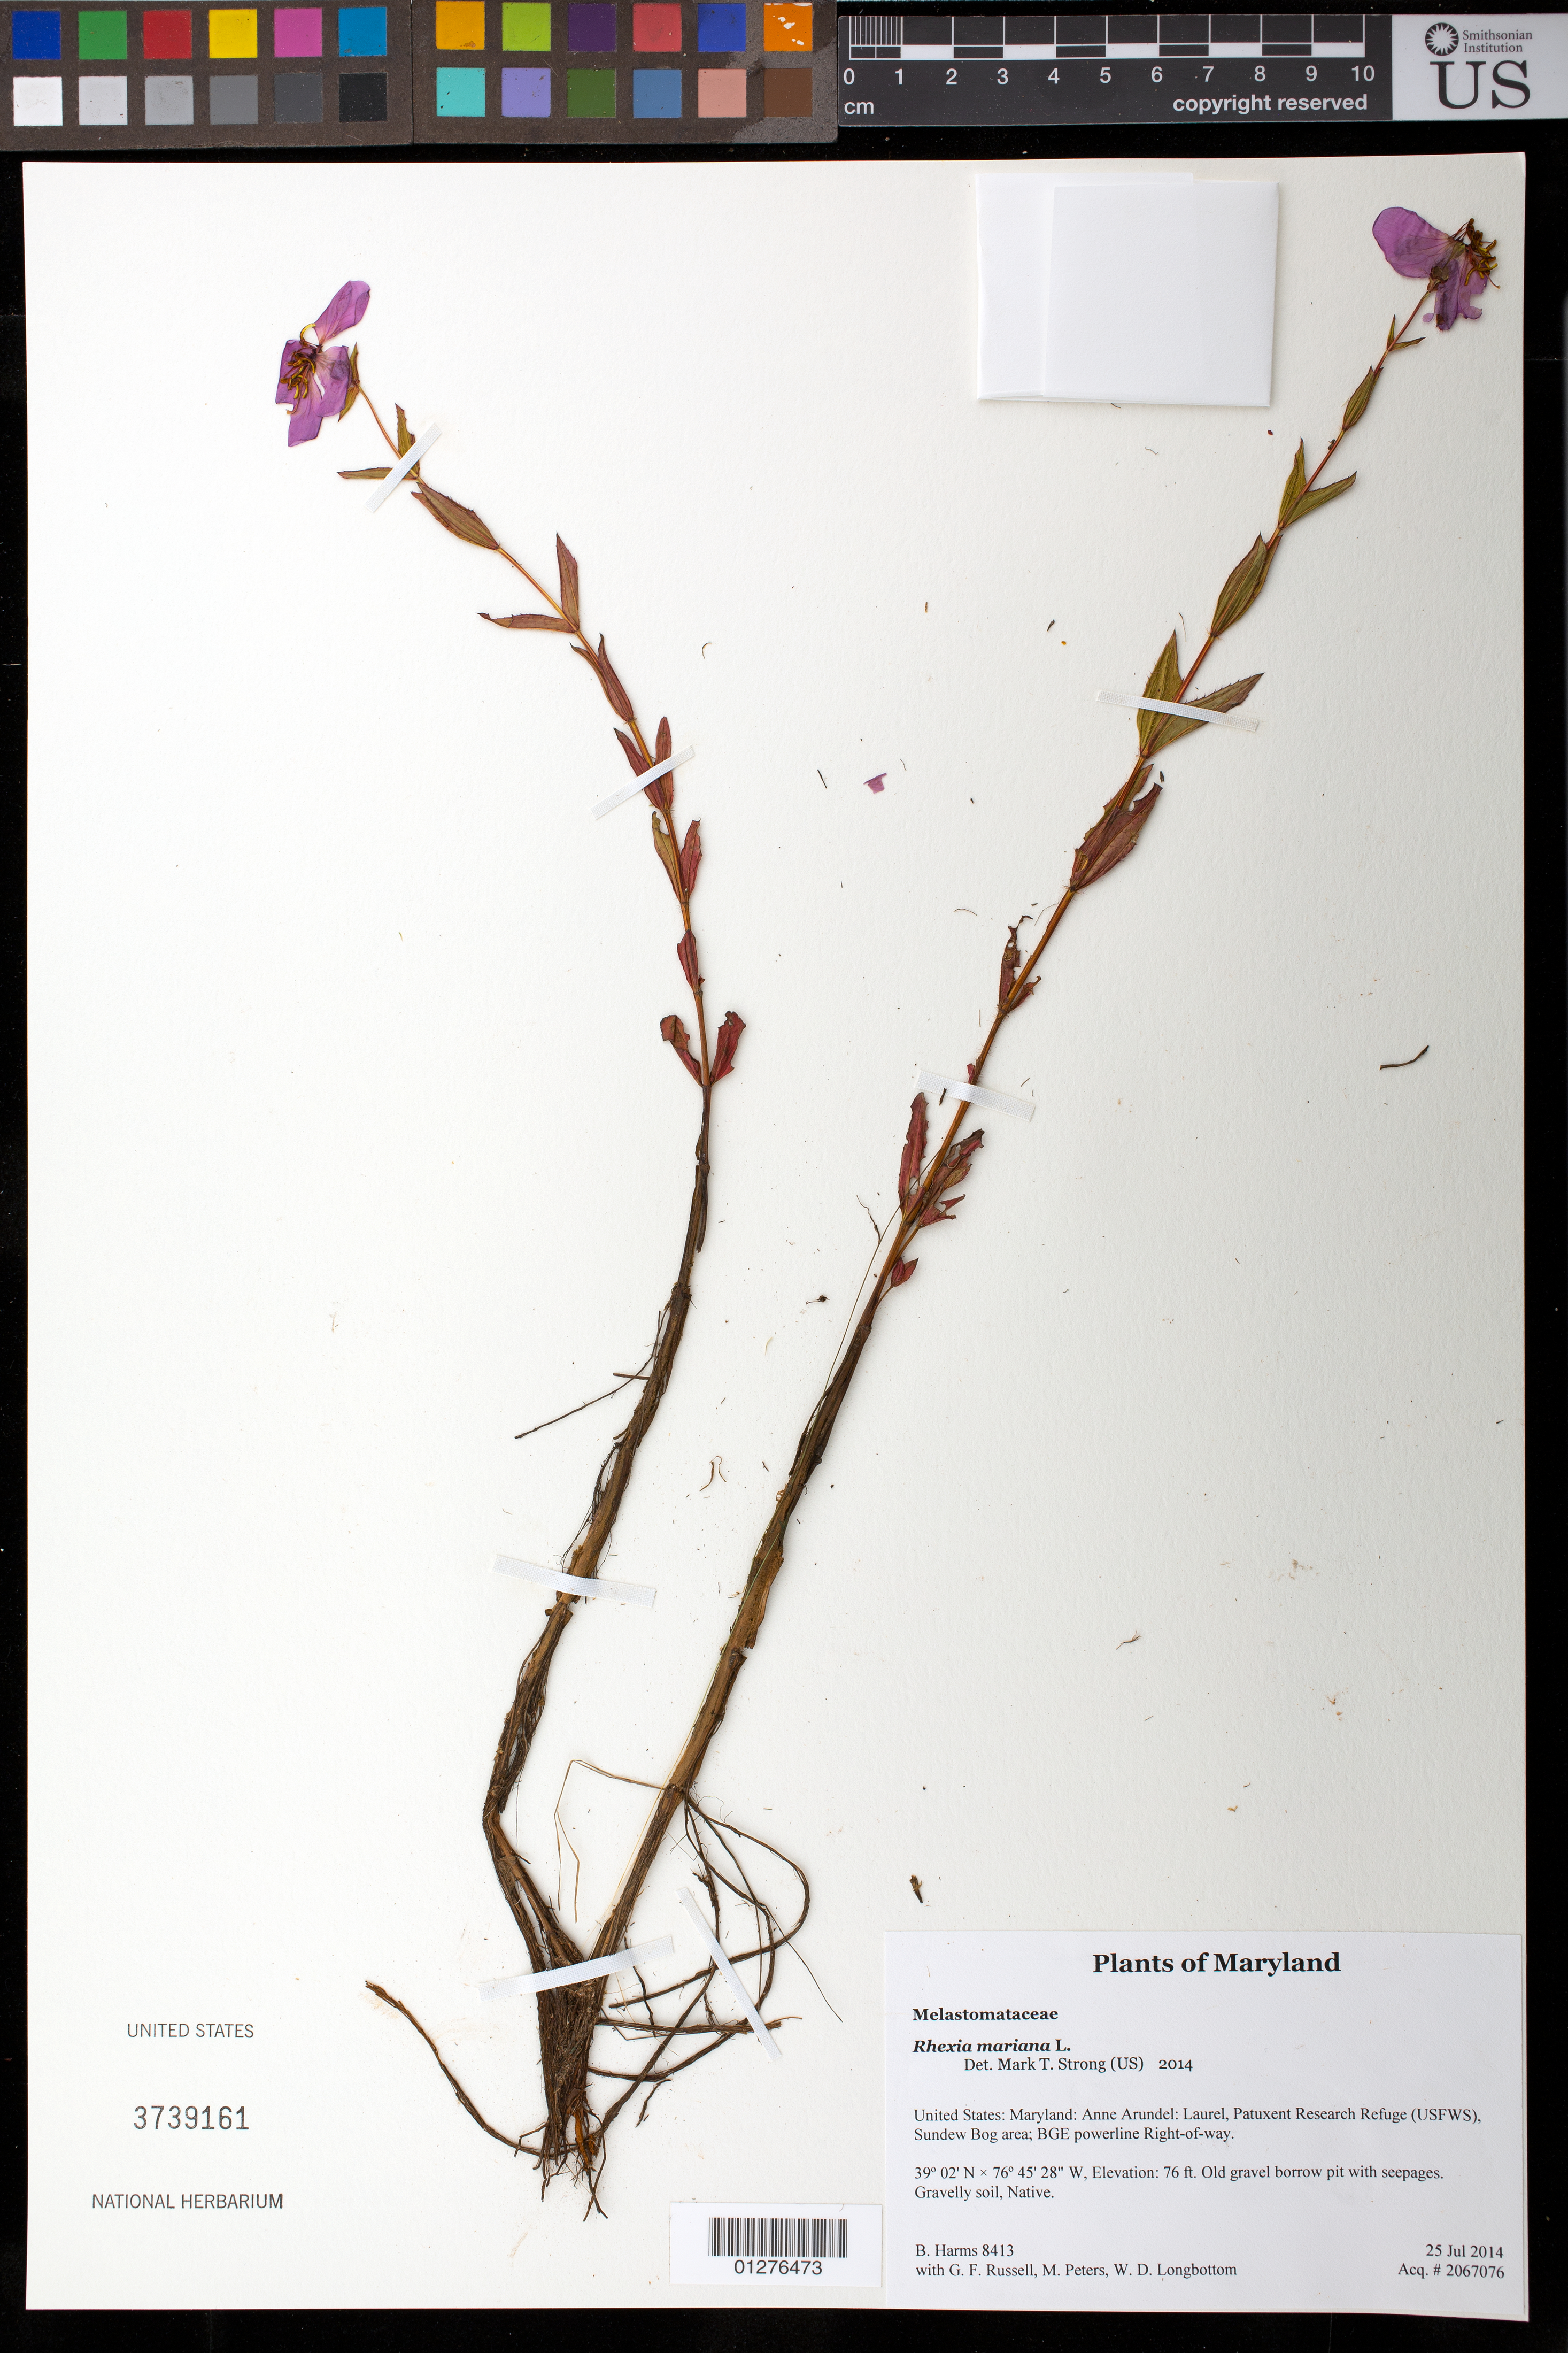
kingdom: Plantae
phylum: Tracheophyta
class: Magnoliopsida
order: Myrtales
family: Melastomataceae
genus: Rhexia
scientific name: Rhexia mariana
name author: L.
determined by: Strong, M. T., (US), Smithsonian Institution - National Museum of Natural History (UNITED STATES)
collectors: B. Harms, G. Russell, M. Peters & W. D. Longbottom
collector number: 8413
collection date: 2014-07-25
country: United States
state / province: Maryland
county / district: Anne Arundel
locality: Laurel, Patuxent Research Refuge (USFWS), Sundew Bog area; BGE powerline Right-of-way.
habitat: Old gravel borrow pit with seepages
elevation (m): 23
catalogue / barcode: US 3739161